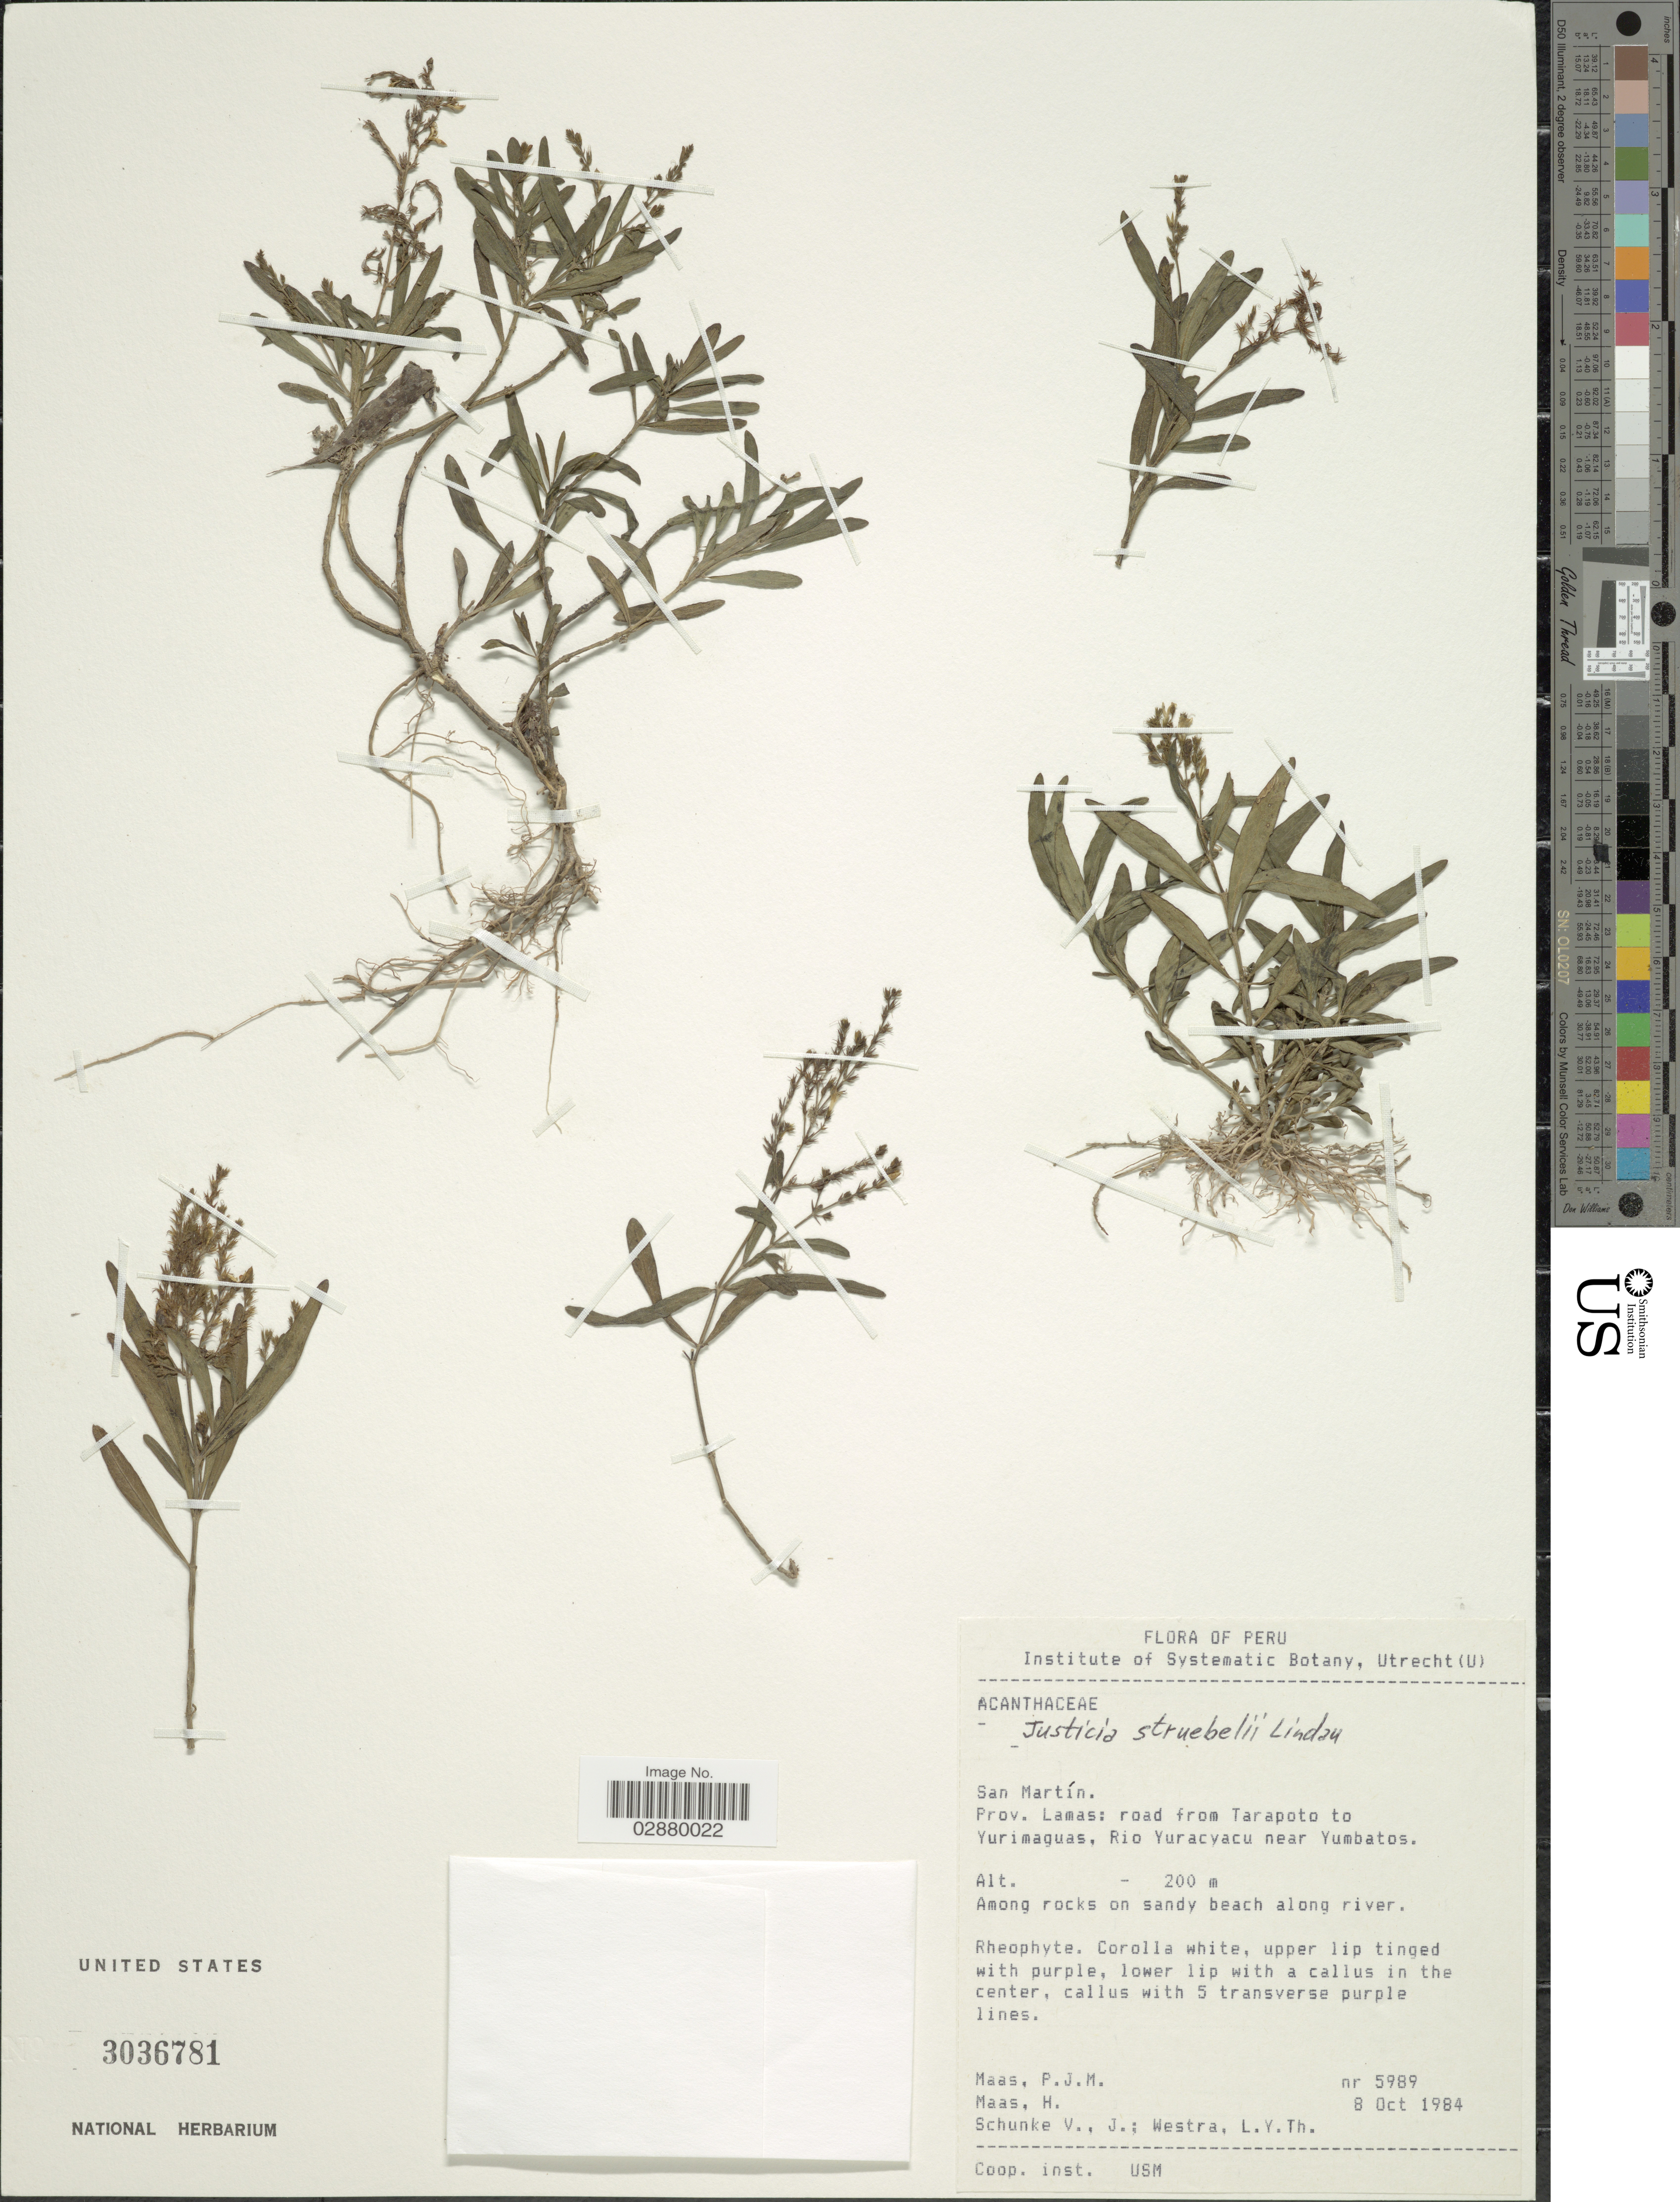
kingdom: Plantae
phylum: Tracheophyta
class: Magnoliopsida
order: Lamiales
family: Acanthaceae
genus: Justicia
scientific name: Justicia pectoralis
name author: Jacq.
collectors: P. Maas, H. Maas, J. Schunke Vigo & L. Y. T. Westra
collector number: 5989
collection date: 1984-10-08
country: Peru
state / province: San Martín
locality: Prov. Lamas: road from Tarapoto to Yurimaguas, Rio Yuracyacu near Yumbatos.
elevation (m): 200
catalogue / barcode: US 3036781